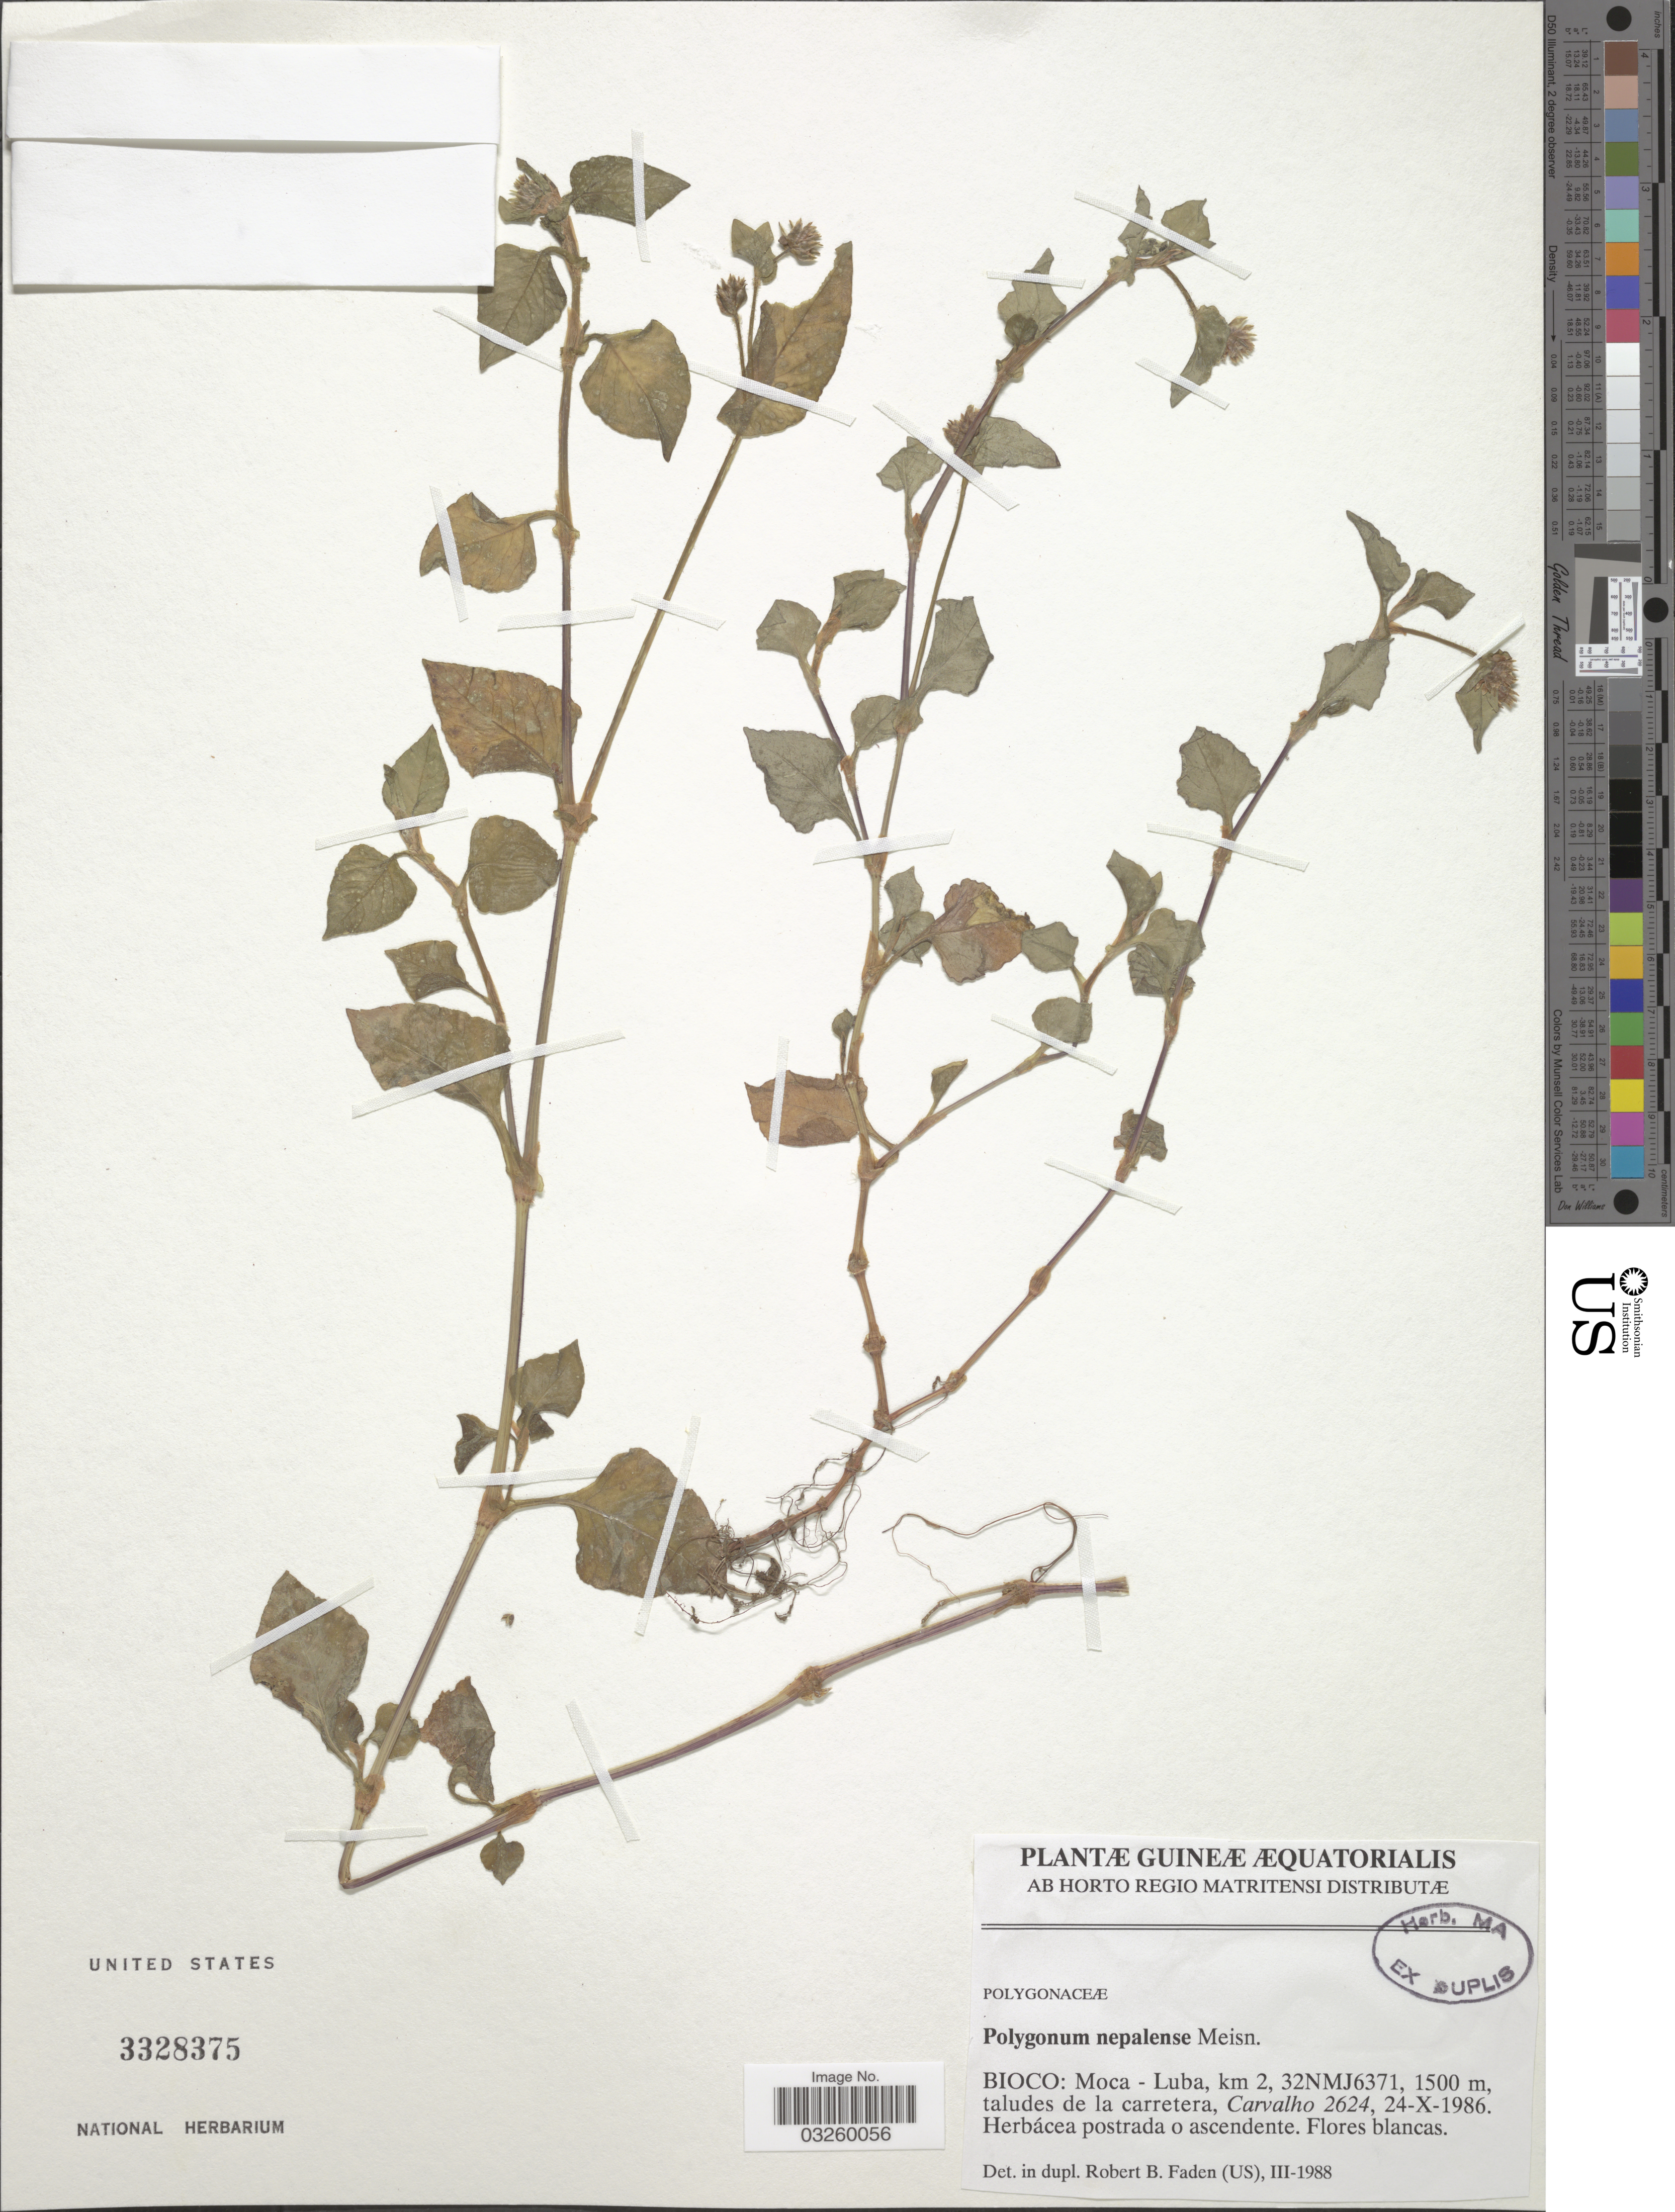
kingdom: Plantae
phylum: Tracheophyta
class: Magnoliopsida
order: Caryophyllales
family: Polygonaceae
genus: Polygonum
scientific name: Polygonum nepalense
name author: Meisn.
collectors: Carvalho, --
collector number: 2624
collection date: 1986-10-24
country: Equatorial Guinea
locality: Guinæ Æquatorialis. Bioco: Moca - Luba, km 2, 32NMJ6371, taludes de la carretera.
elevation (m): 1500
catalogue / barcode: US 3328375